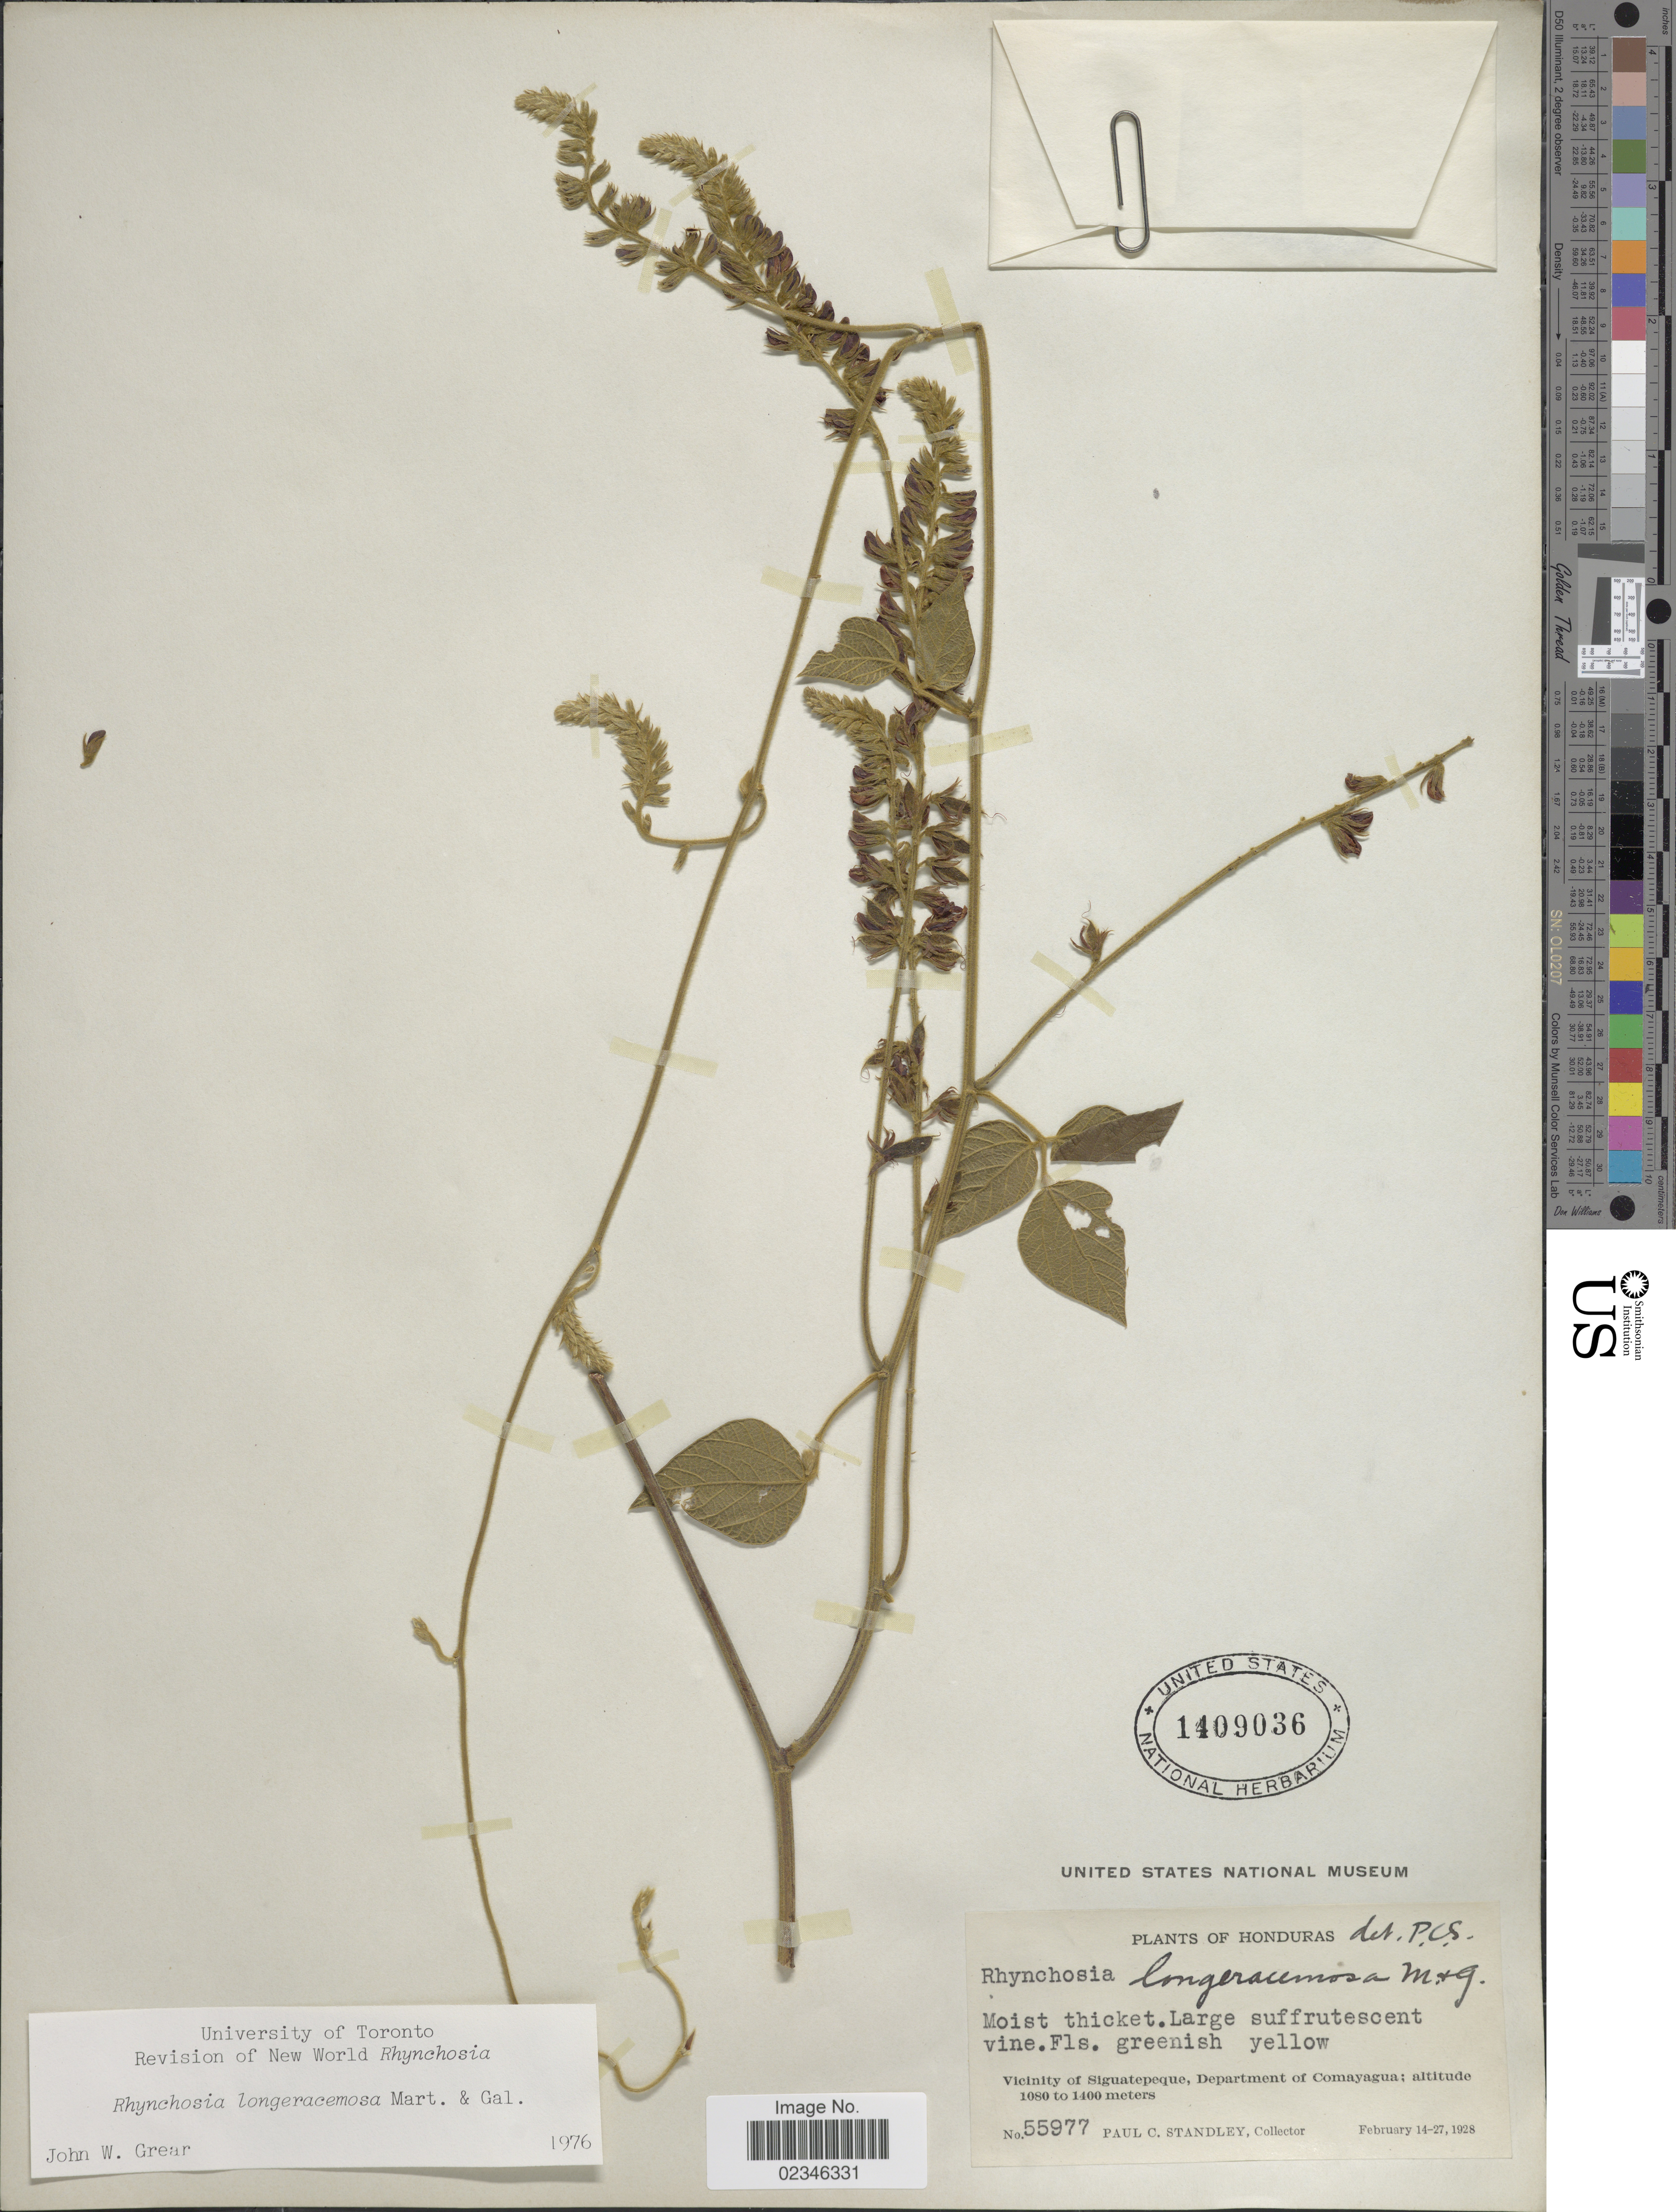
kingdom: Plantae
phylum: Tracheophyta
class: Magnoliopsida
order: Fabales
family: Fabaceae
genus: Rhynchosia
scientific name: Rhynchosia longeracemosa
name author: M. Martens & Galeotti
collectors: P. C. Standley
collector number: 55977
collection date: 1928-02-14/1928-02-27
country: Honduras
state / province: Comayagua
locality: Vicinity of Siguatepeque, Department of Comayagua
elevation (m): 1080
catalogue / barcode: US 1409036